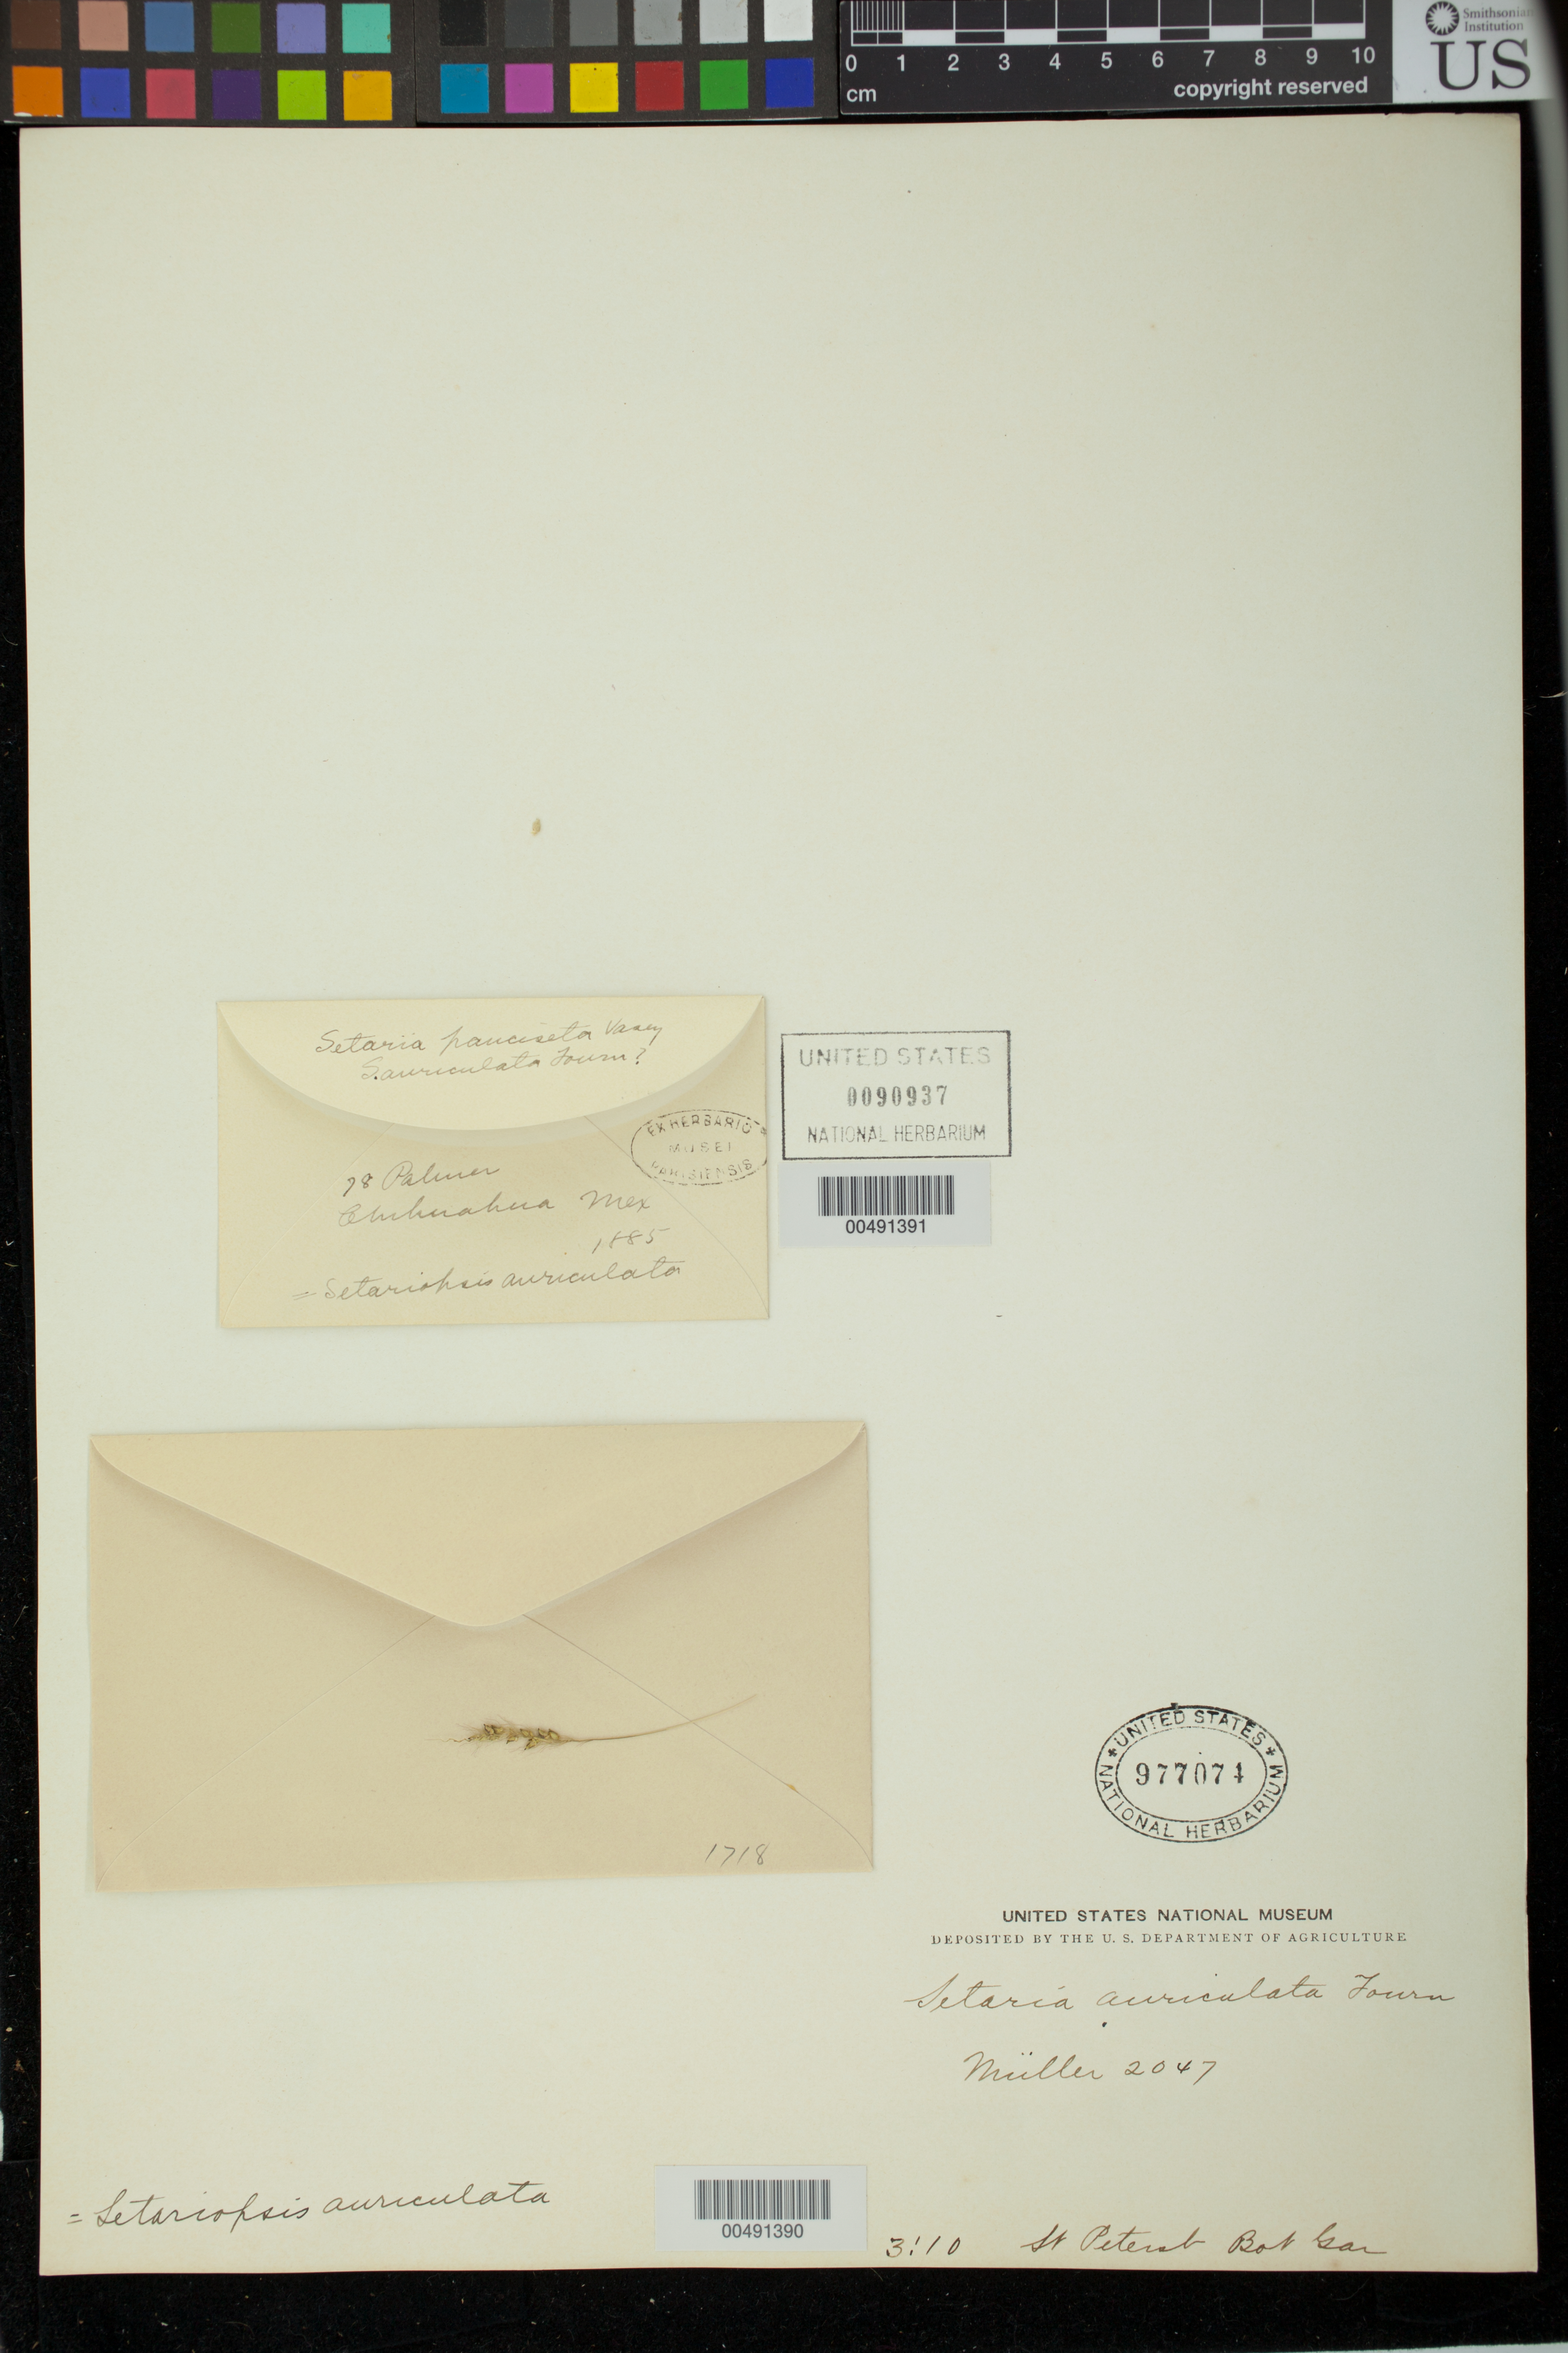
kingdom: Plantae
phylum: Tracheophyta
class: Liliopsida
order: Poales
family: Poaceae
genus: Setaria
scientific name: Setaria pauciseta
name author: Vasey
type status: Type Collection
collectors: E. Palmer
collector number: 78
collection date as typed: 1885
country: Mexico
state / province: Chihuahua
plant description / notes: Fragmentary material of type specimen ex herb. Paris. Mounted on same sheet with non-type, Muller 2047 ex herb. St. Petersb. Bot. Gard. (USNH 977074, barcode 00491390).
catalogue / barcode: US 90937